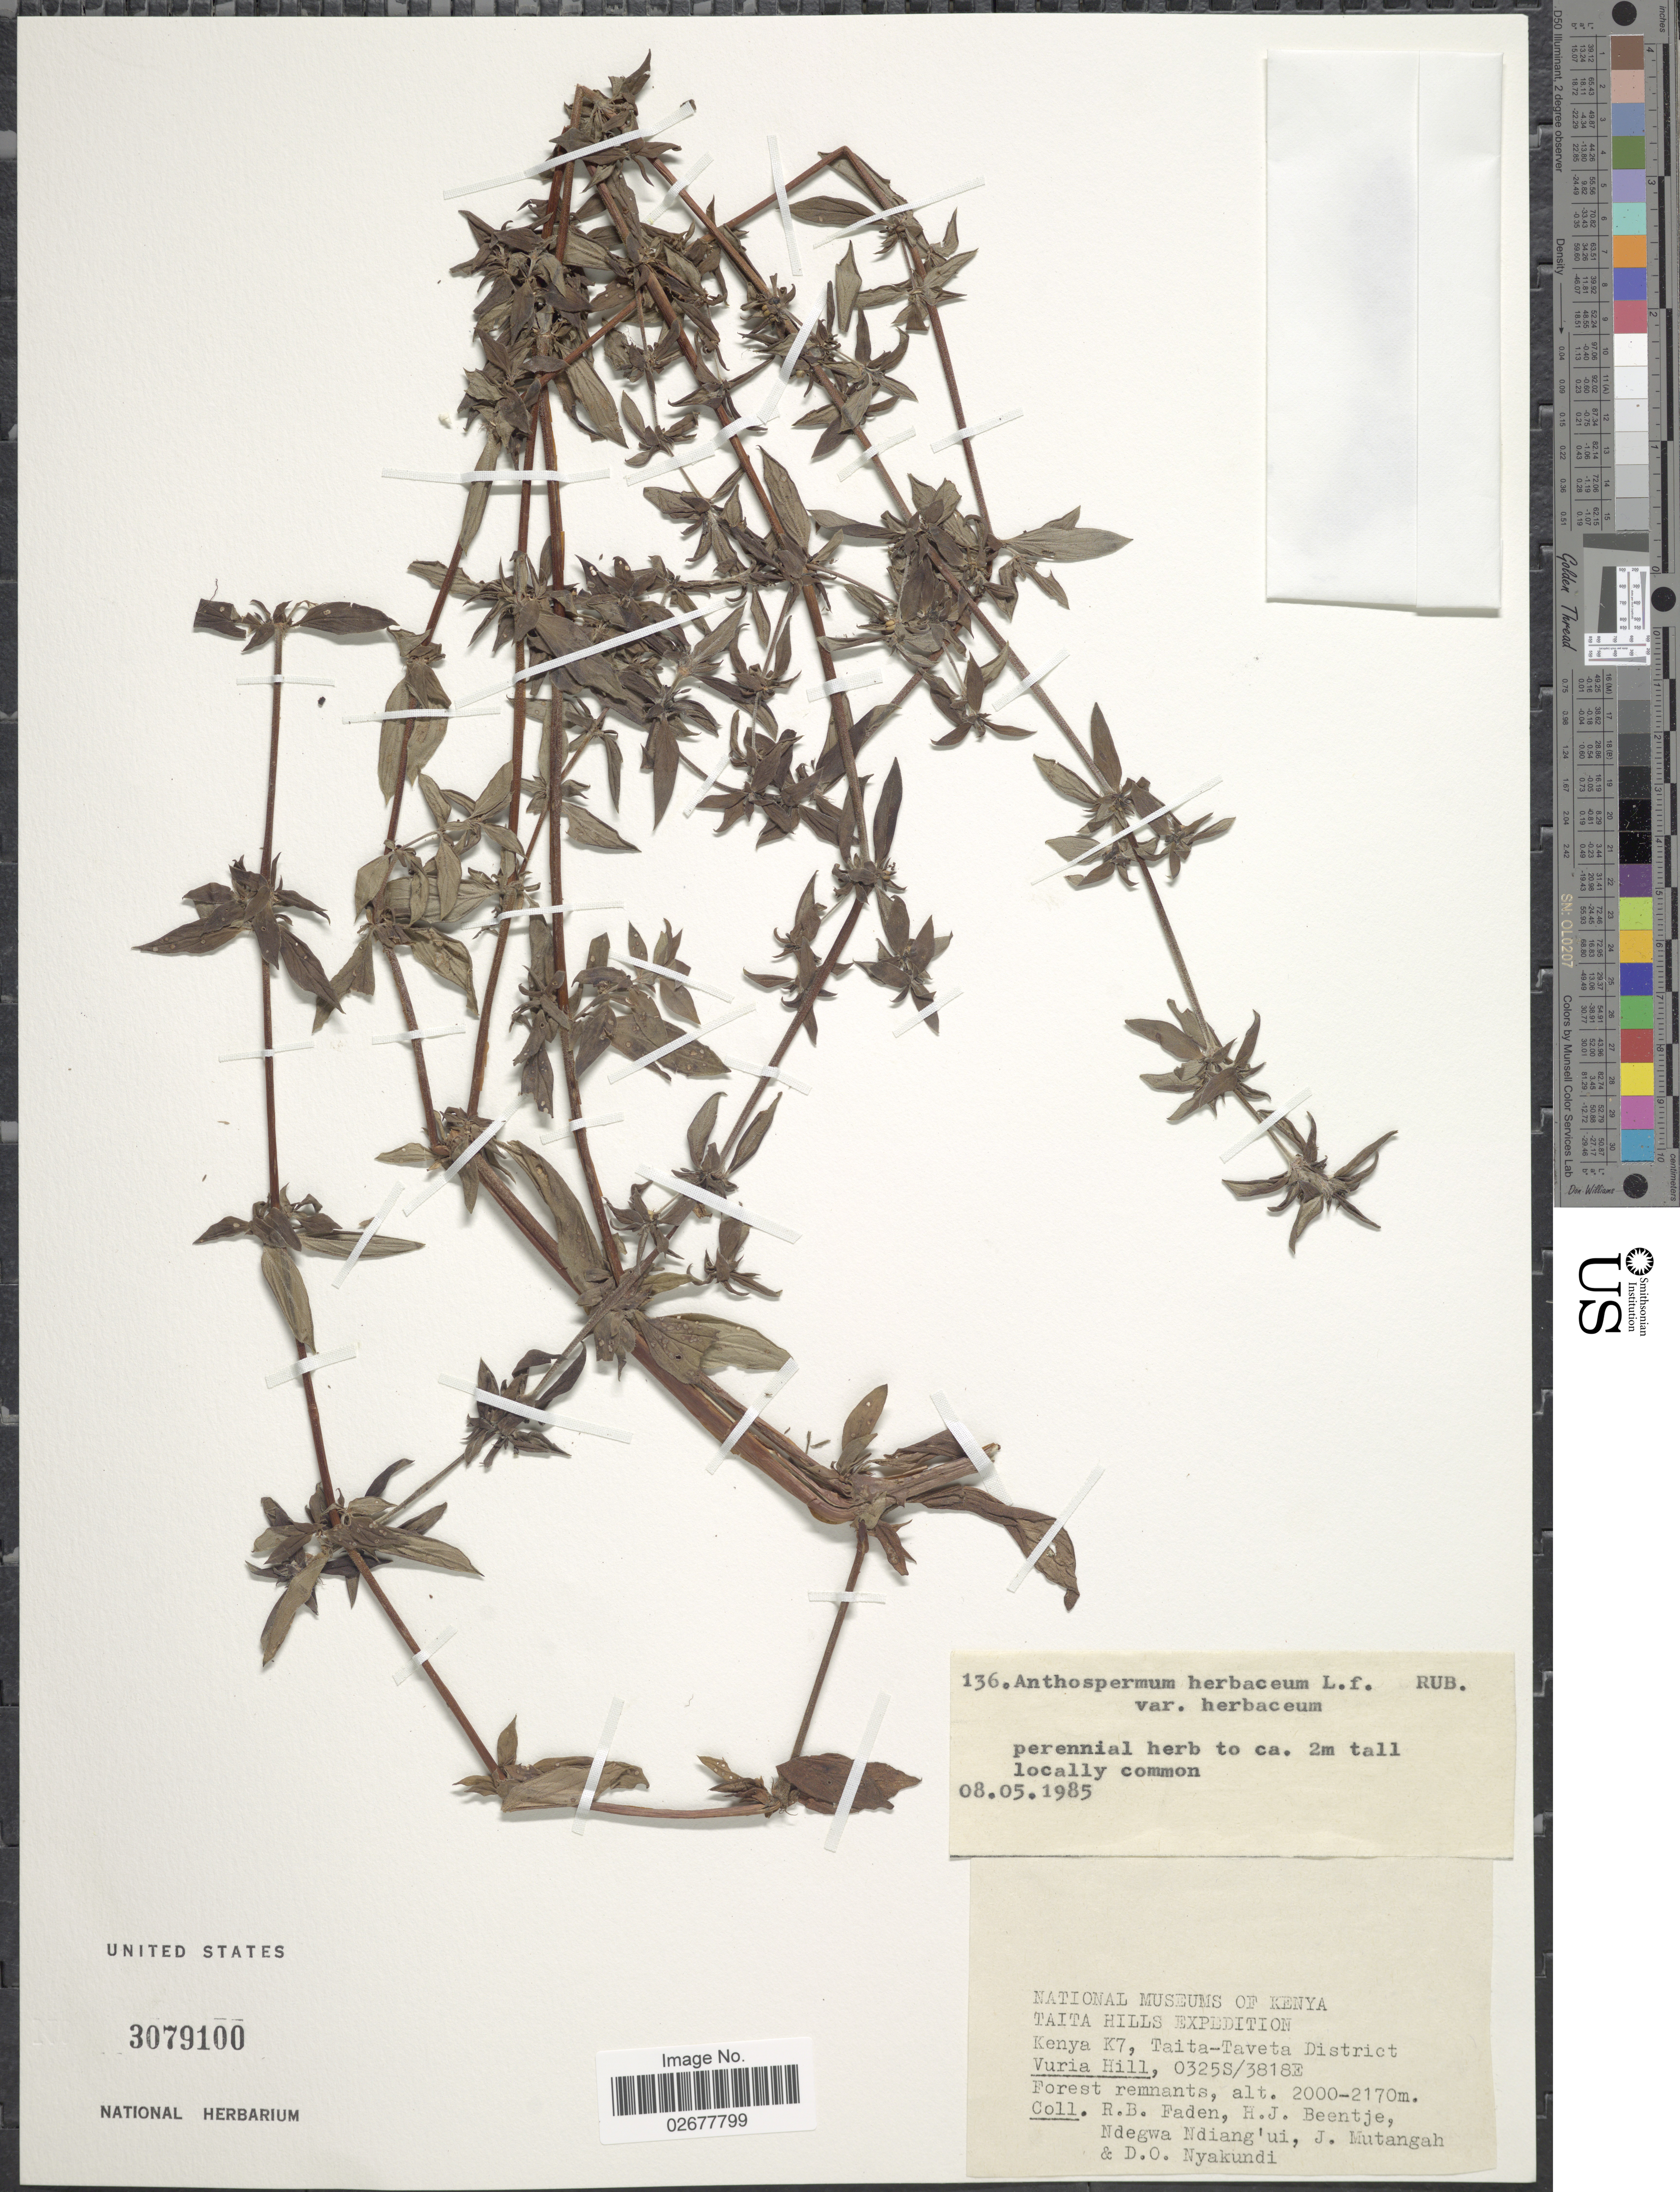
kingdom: Plantae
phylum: Tracheophyta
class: Magnoliopsida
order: Gentianales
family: Rubiaceae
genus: Anthospermum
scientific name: Anthospermum herbaceum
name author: L. f.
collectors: R. B. Faden, H. J. Beentje, Ndegwa Ndiang'ui, J. Mutangah & D. Nyakundi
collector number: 136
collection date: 1985-05-08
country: Kenya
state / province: Taita Taveta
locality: Taita Hills, Taita-Taveta District, Vuria Hill, Forest remnants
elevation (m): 2000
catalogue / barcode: US 3079100